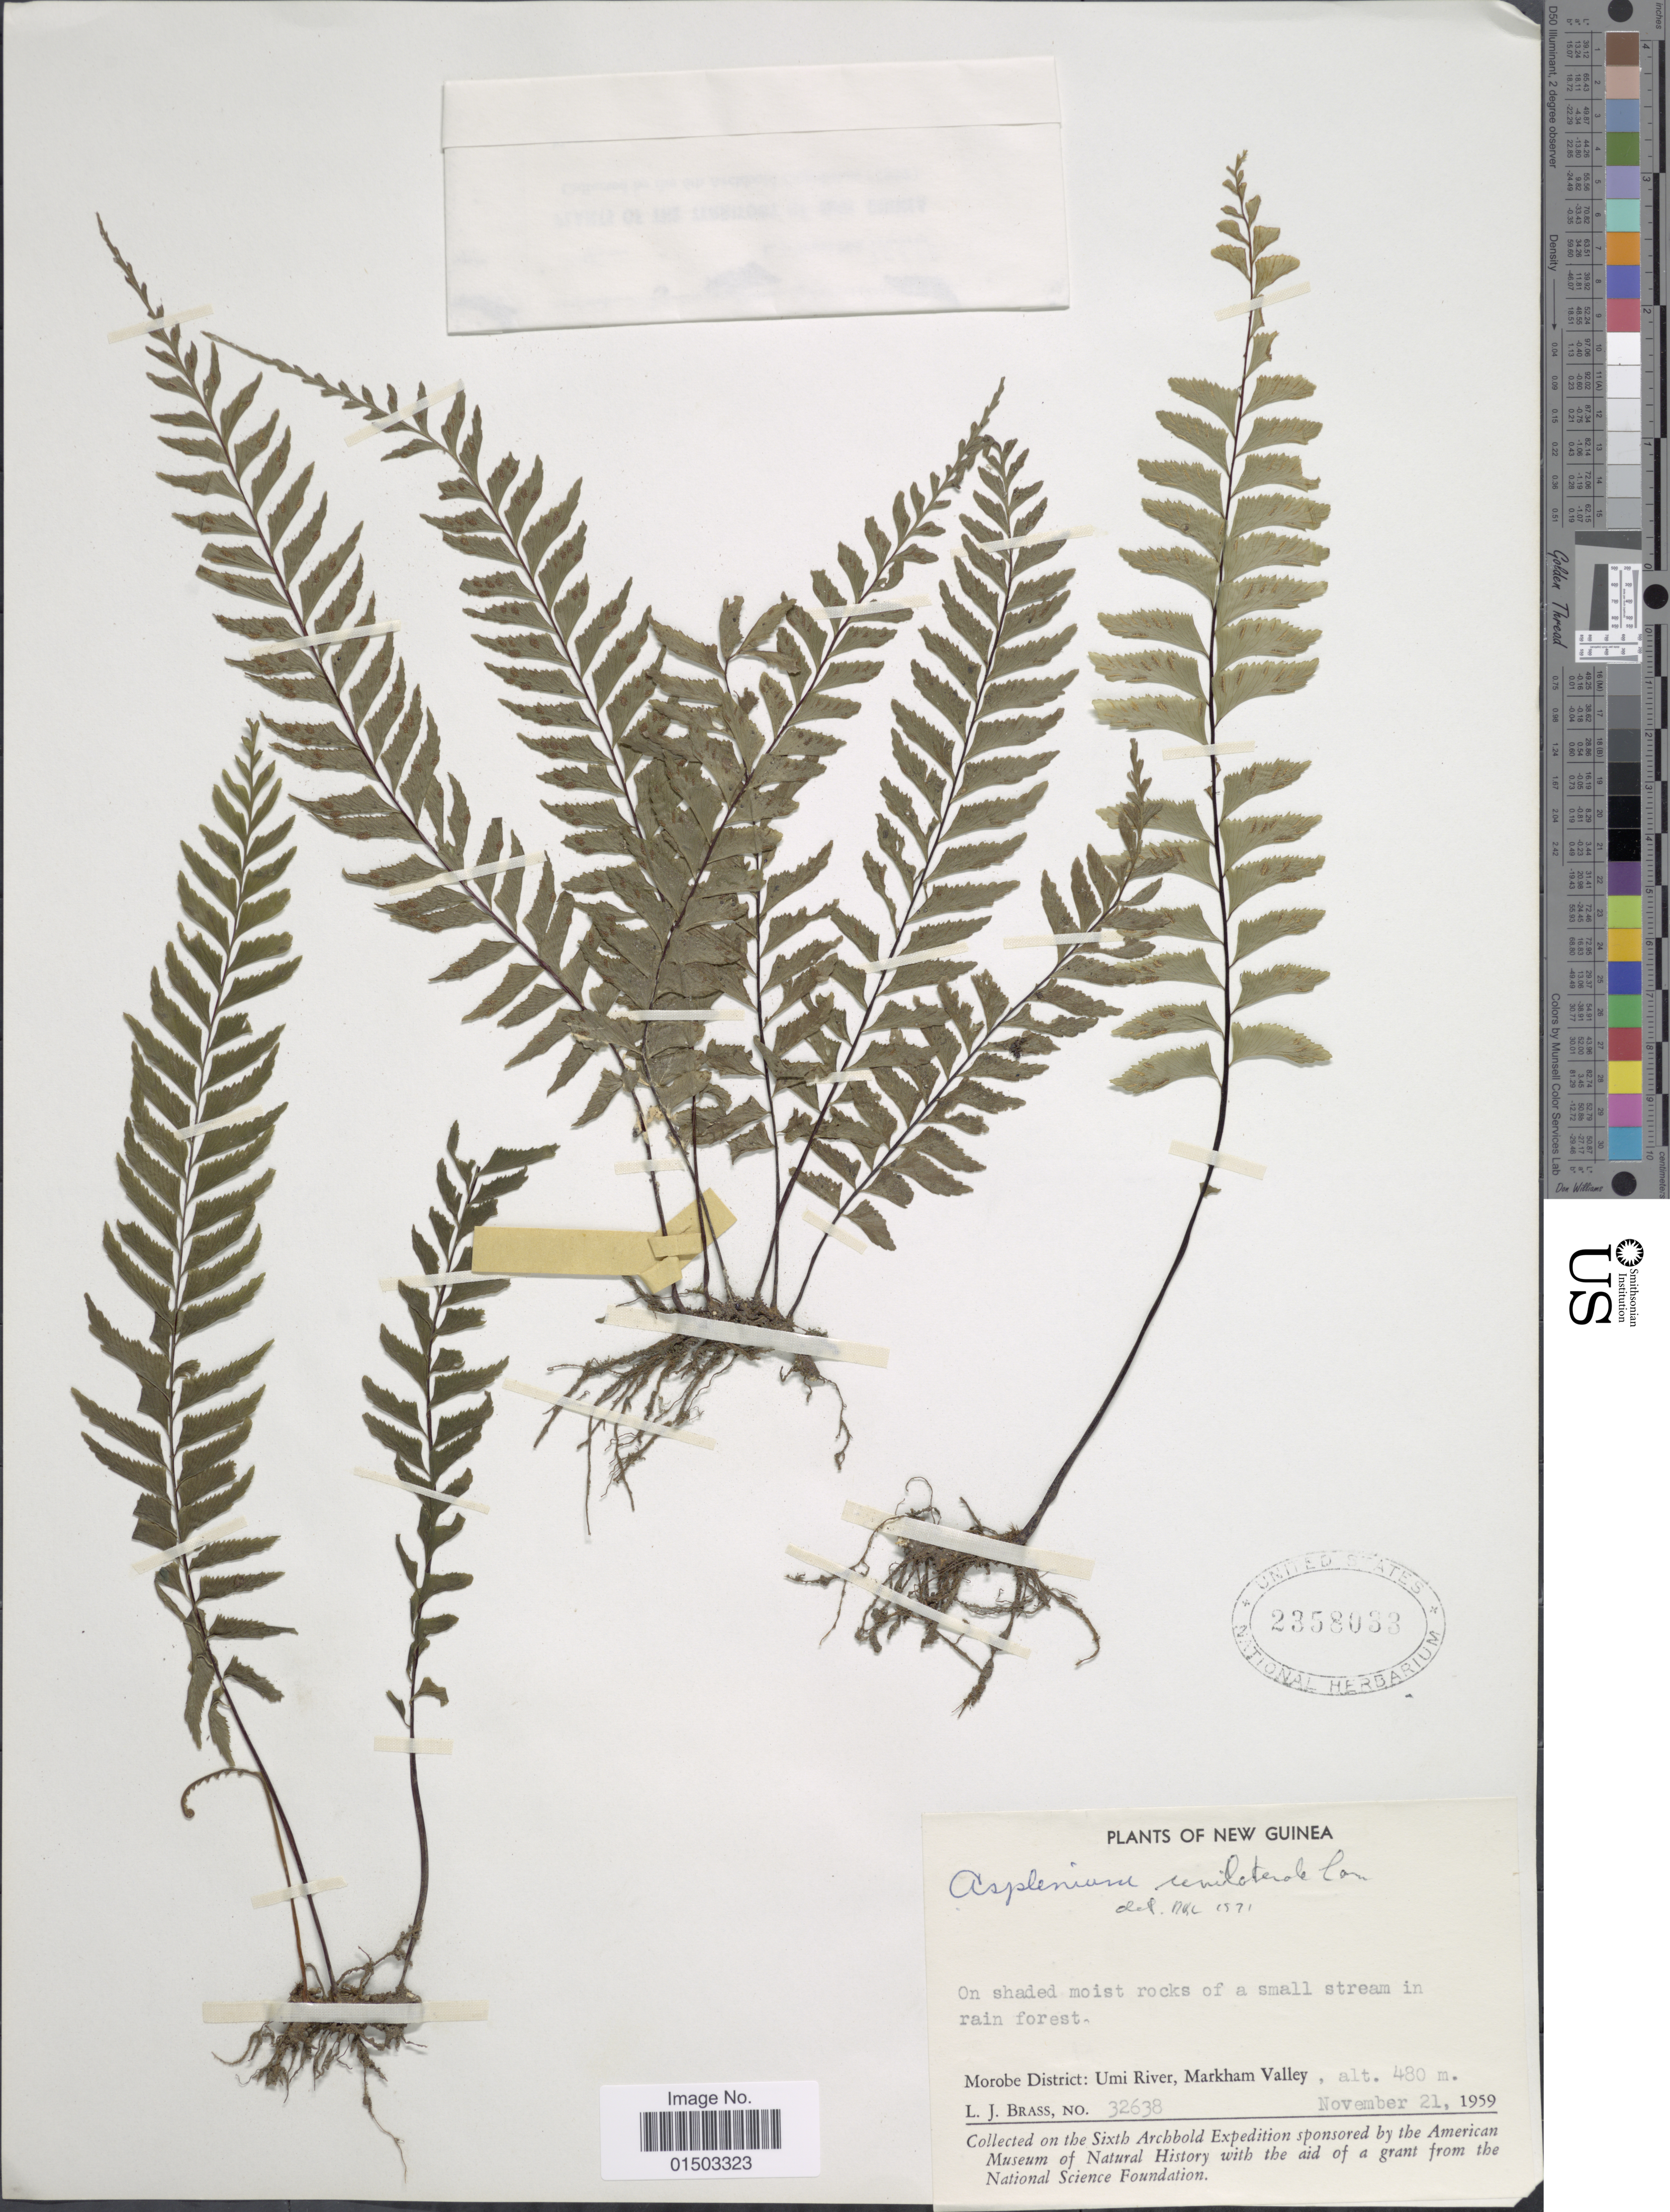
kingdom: Plantae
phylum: Tracheophyta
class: Polypodiopsida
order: Polypodiales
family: Aspleniaceae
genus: Hymenasplenium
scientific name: Hymenasplenium unilaterale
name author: (Lam.) Hayata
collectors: L. J. Brass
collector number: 32638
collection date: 1959-11-21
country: Papua New Guinea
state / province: Morobe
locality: Morobe District: Umi River, Markham Valley.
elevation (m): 480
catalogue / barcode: US 2358033